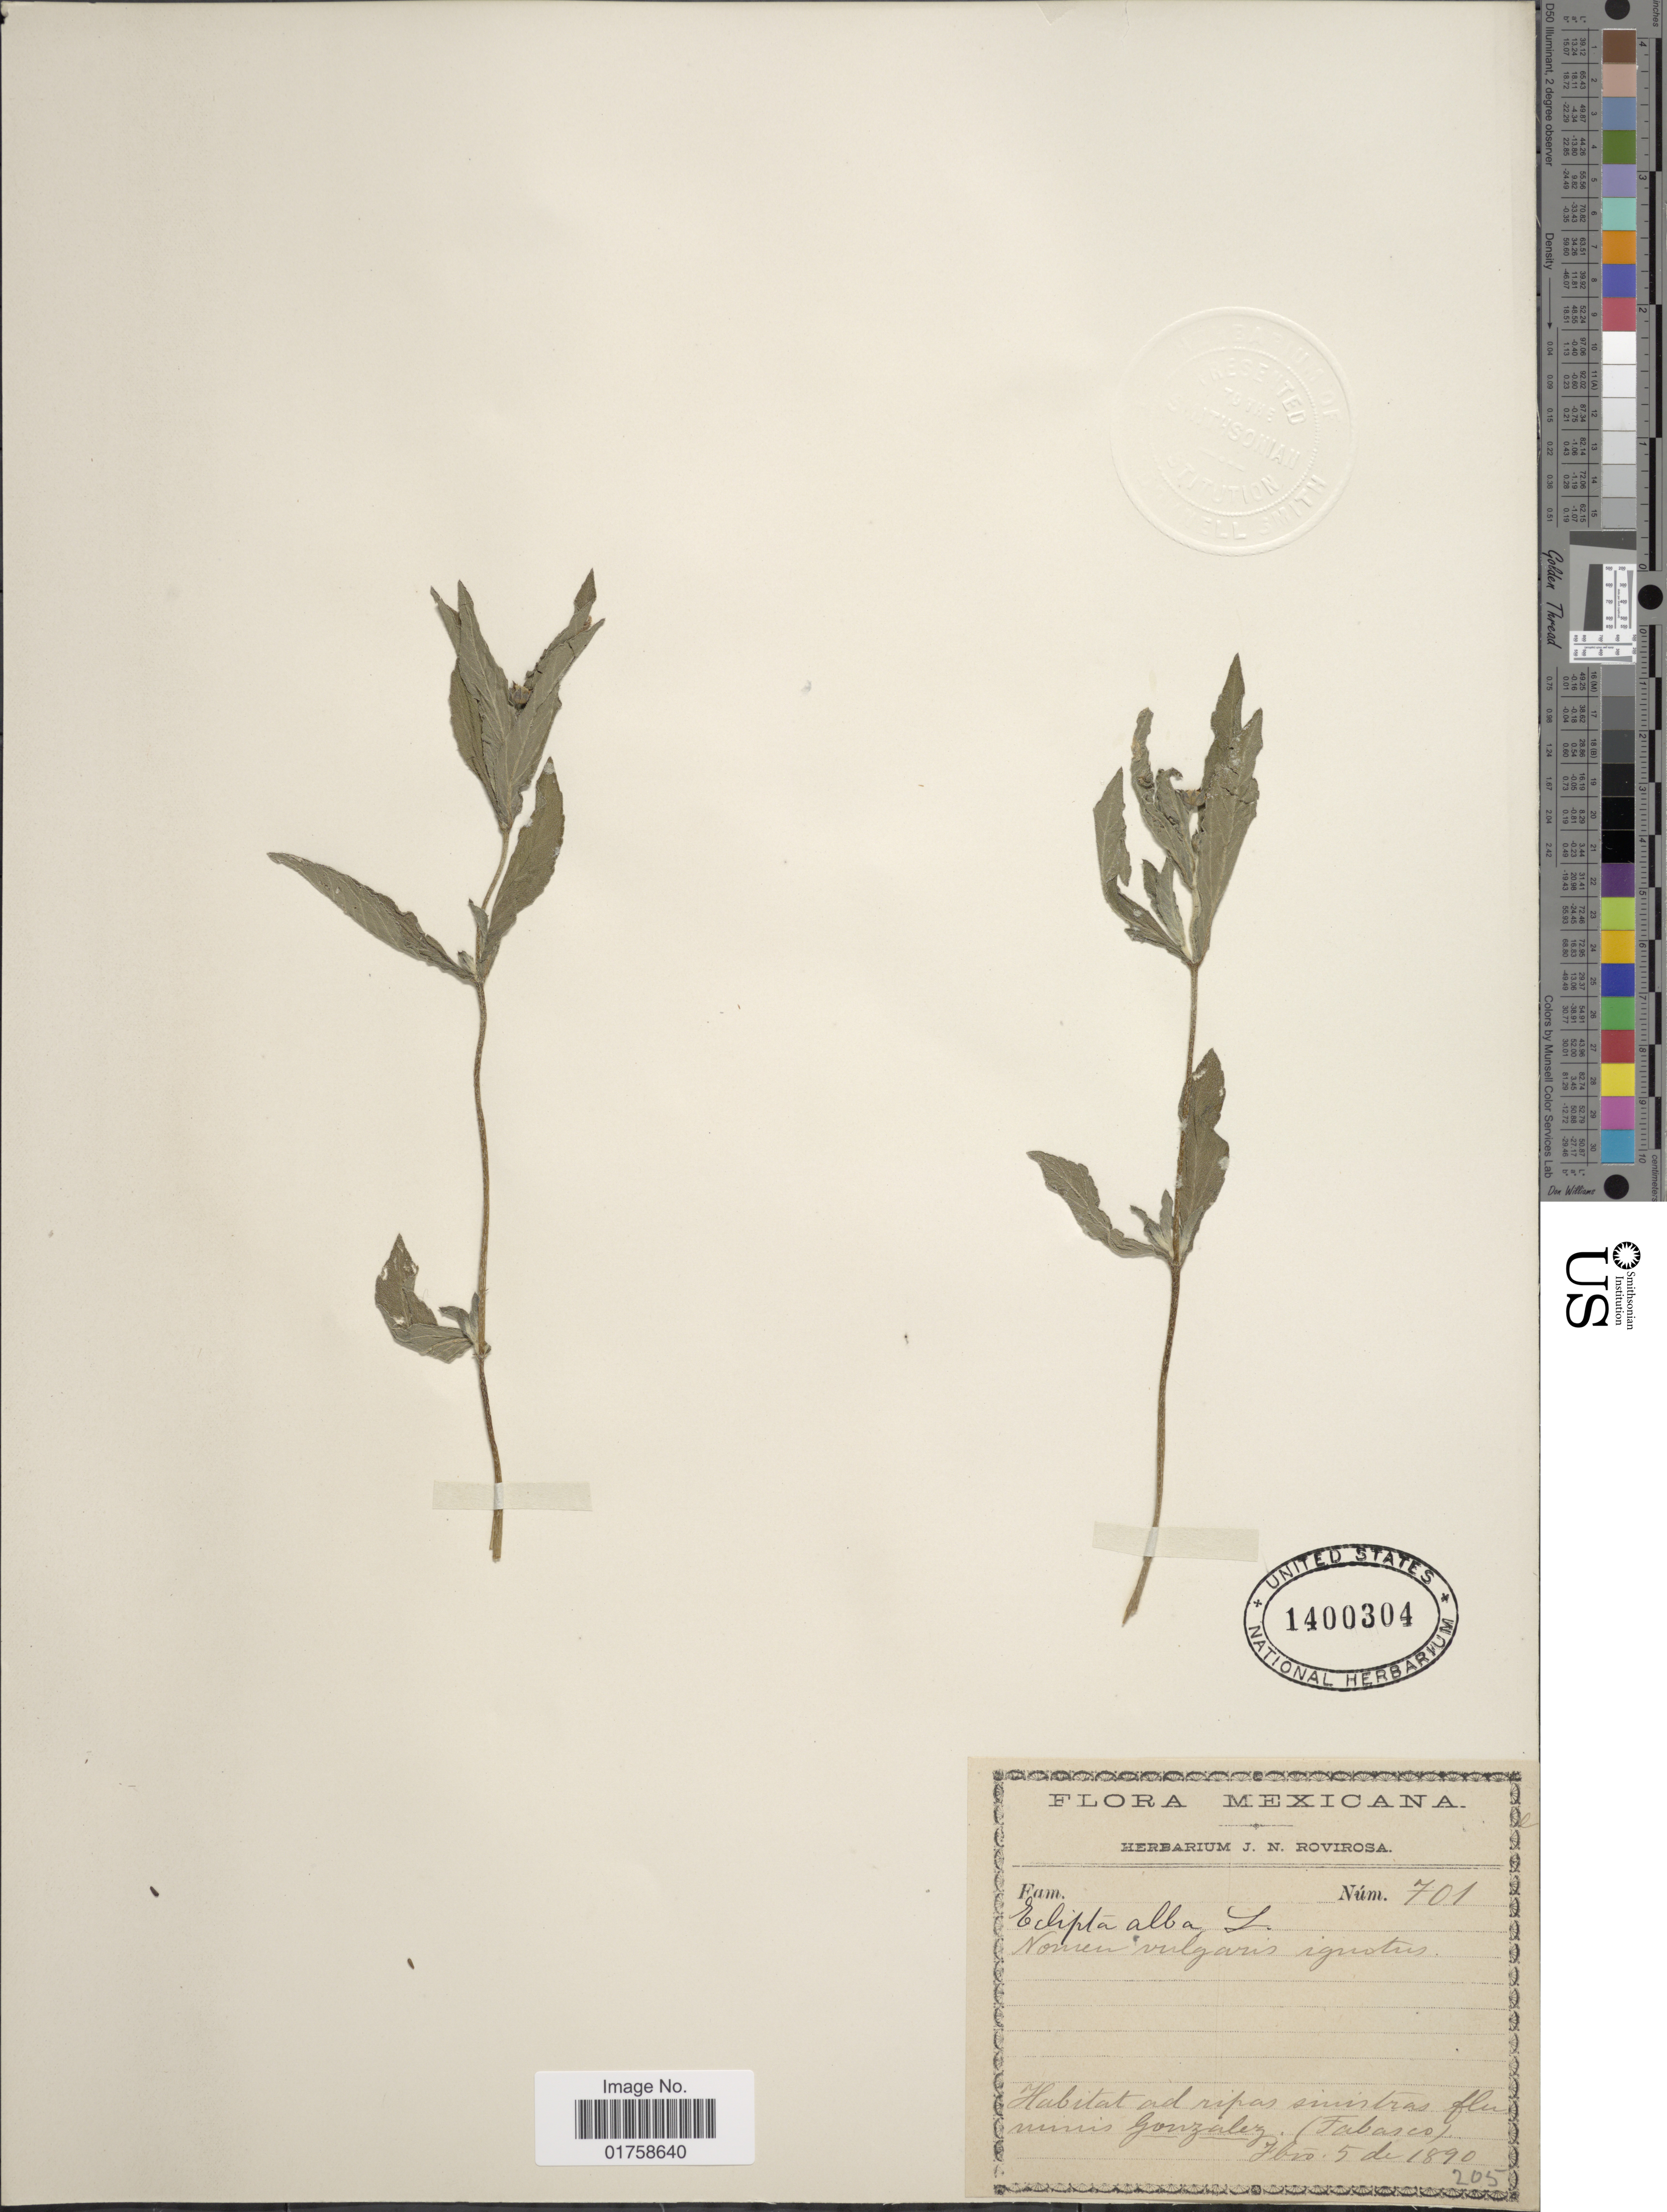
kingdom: Plantae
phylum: Tracheophyta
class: Magnoliopsida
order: Asterales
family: Asteraceae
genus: Eclipta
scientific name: Eclipta alba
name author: (L.) Hassk.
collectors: ex herb. J.N. Rovirosa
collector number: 701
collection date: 1890-02-05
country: Mexico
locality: Mexicana. Habitatad ripas sinistras flus minis Gonzalez (Fabasco)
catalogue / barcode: US 1400304